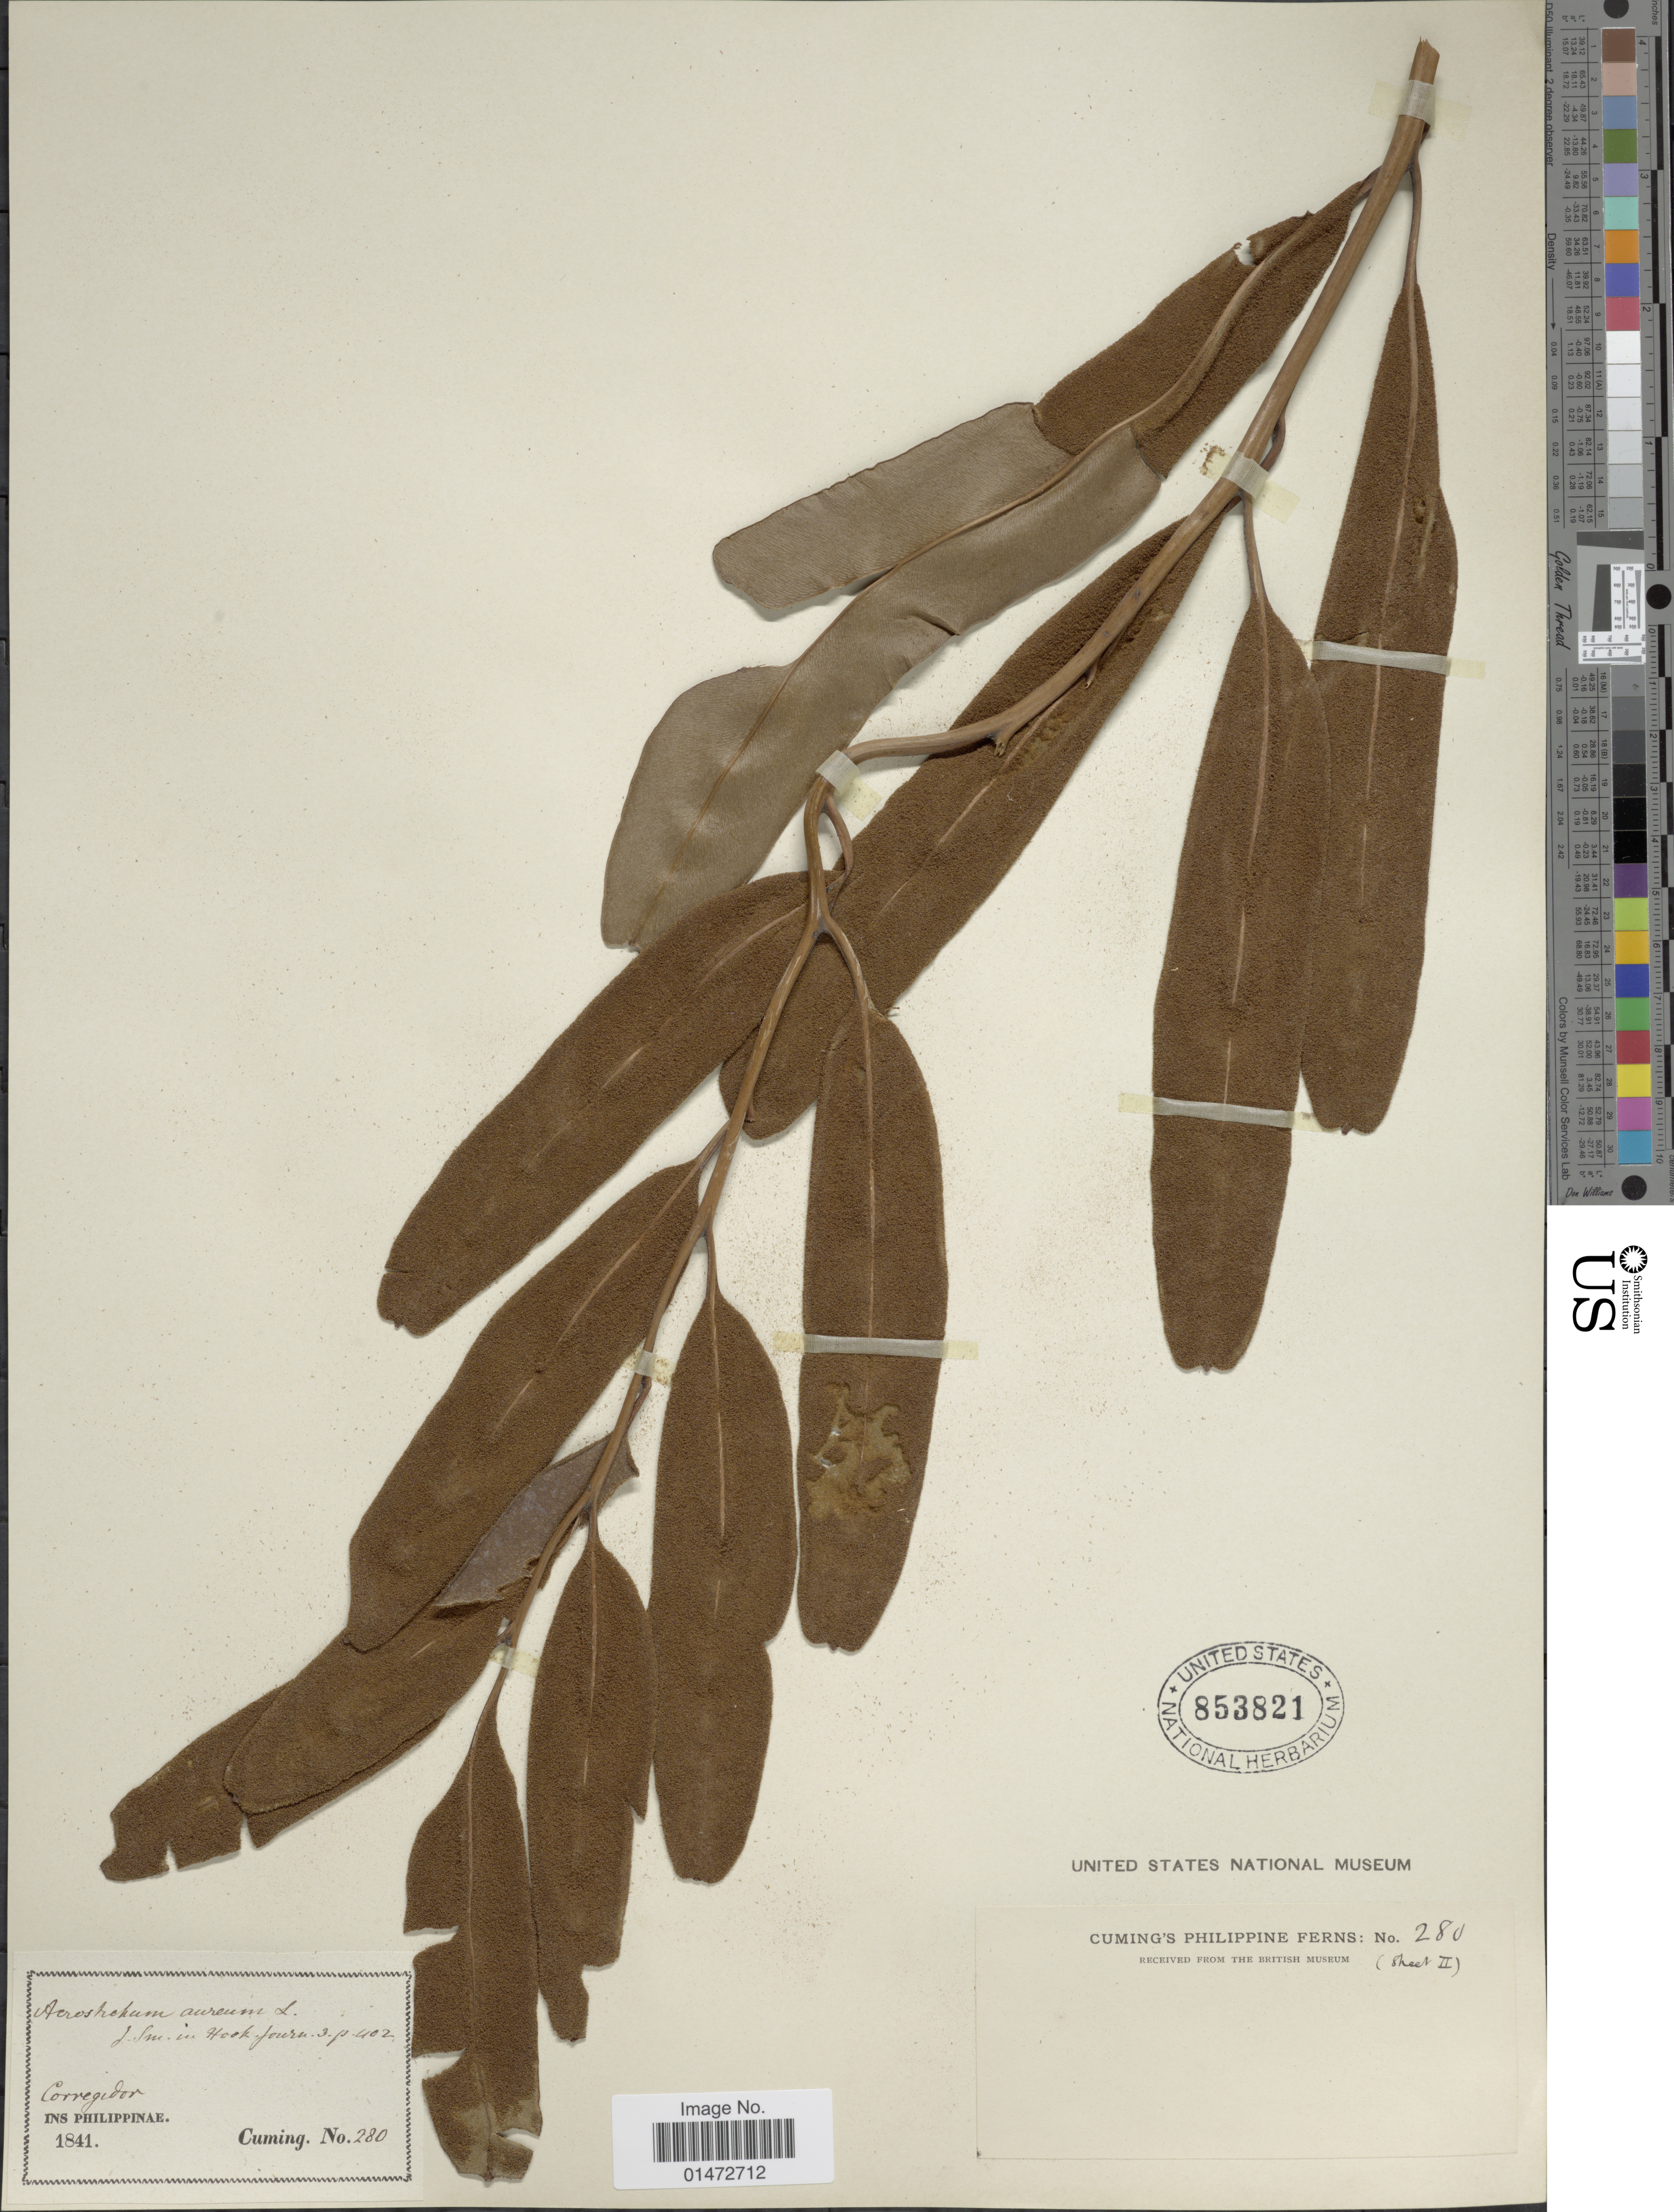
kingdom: Plantae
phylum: Tracheophyta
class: Polypodiopsida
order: Polypodiales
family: Pteridaceae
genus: Acrostichum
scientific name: Acrostichum aureum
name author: L.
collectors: -. Cuming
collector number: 280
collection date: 1841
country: Philippines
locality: Corregedor, Ins Philippinae.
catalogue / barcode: US 853821